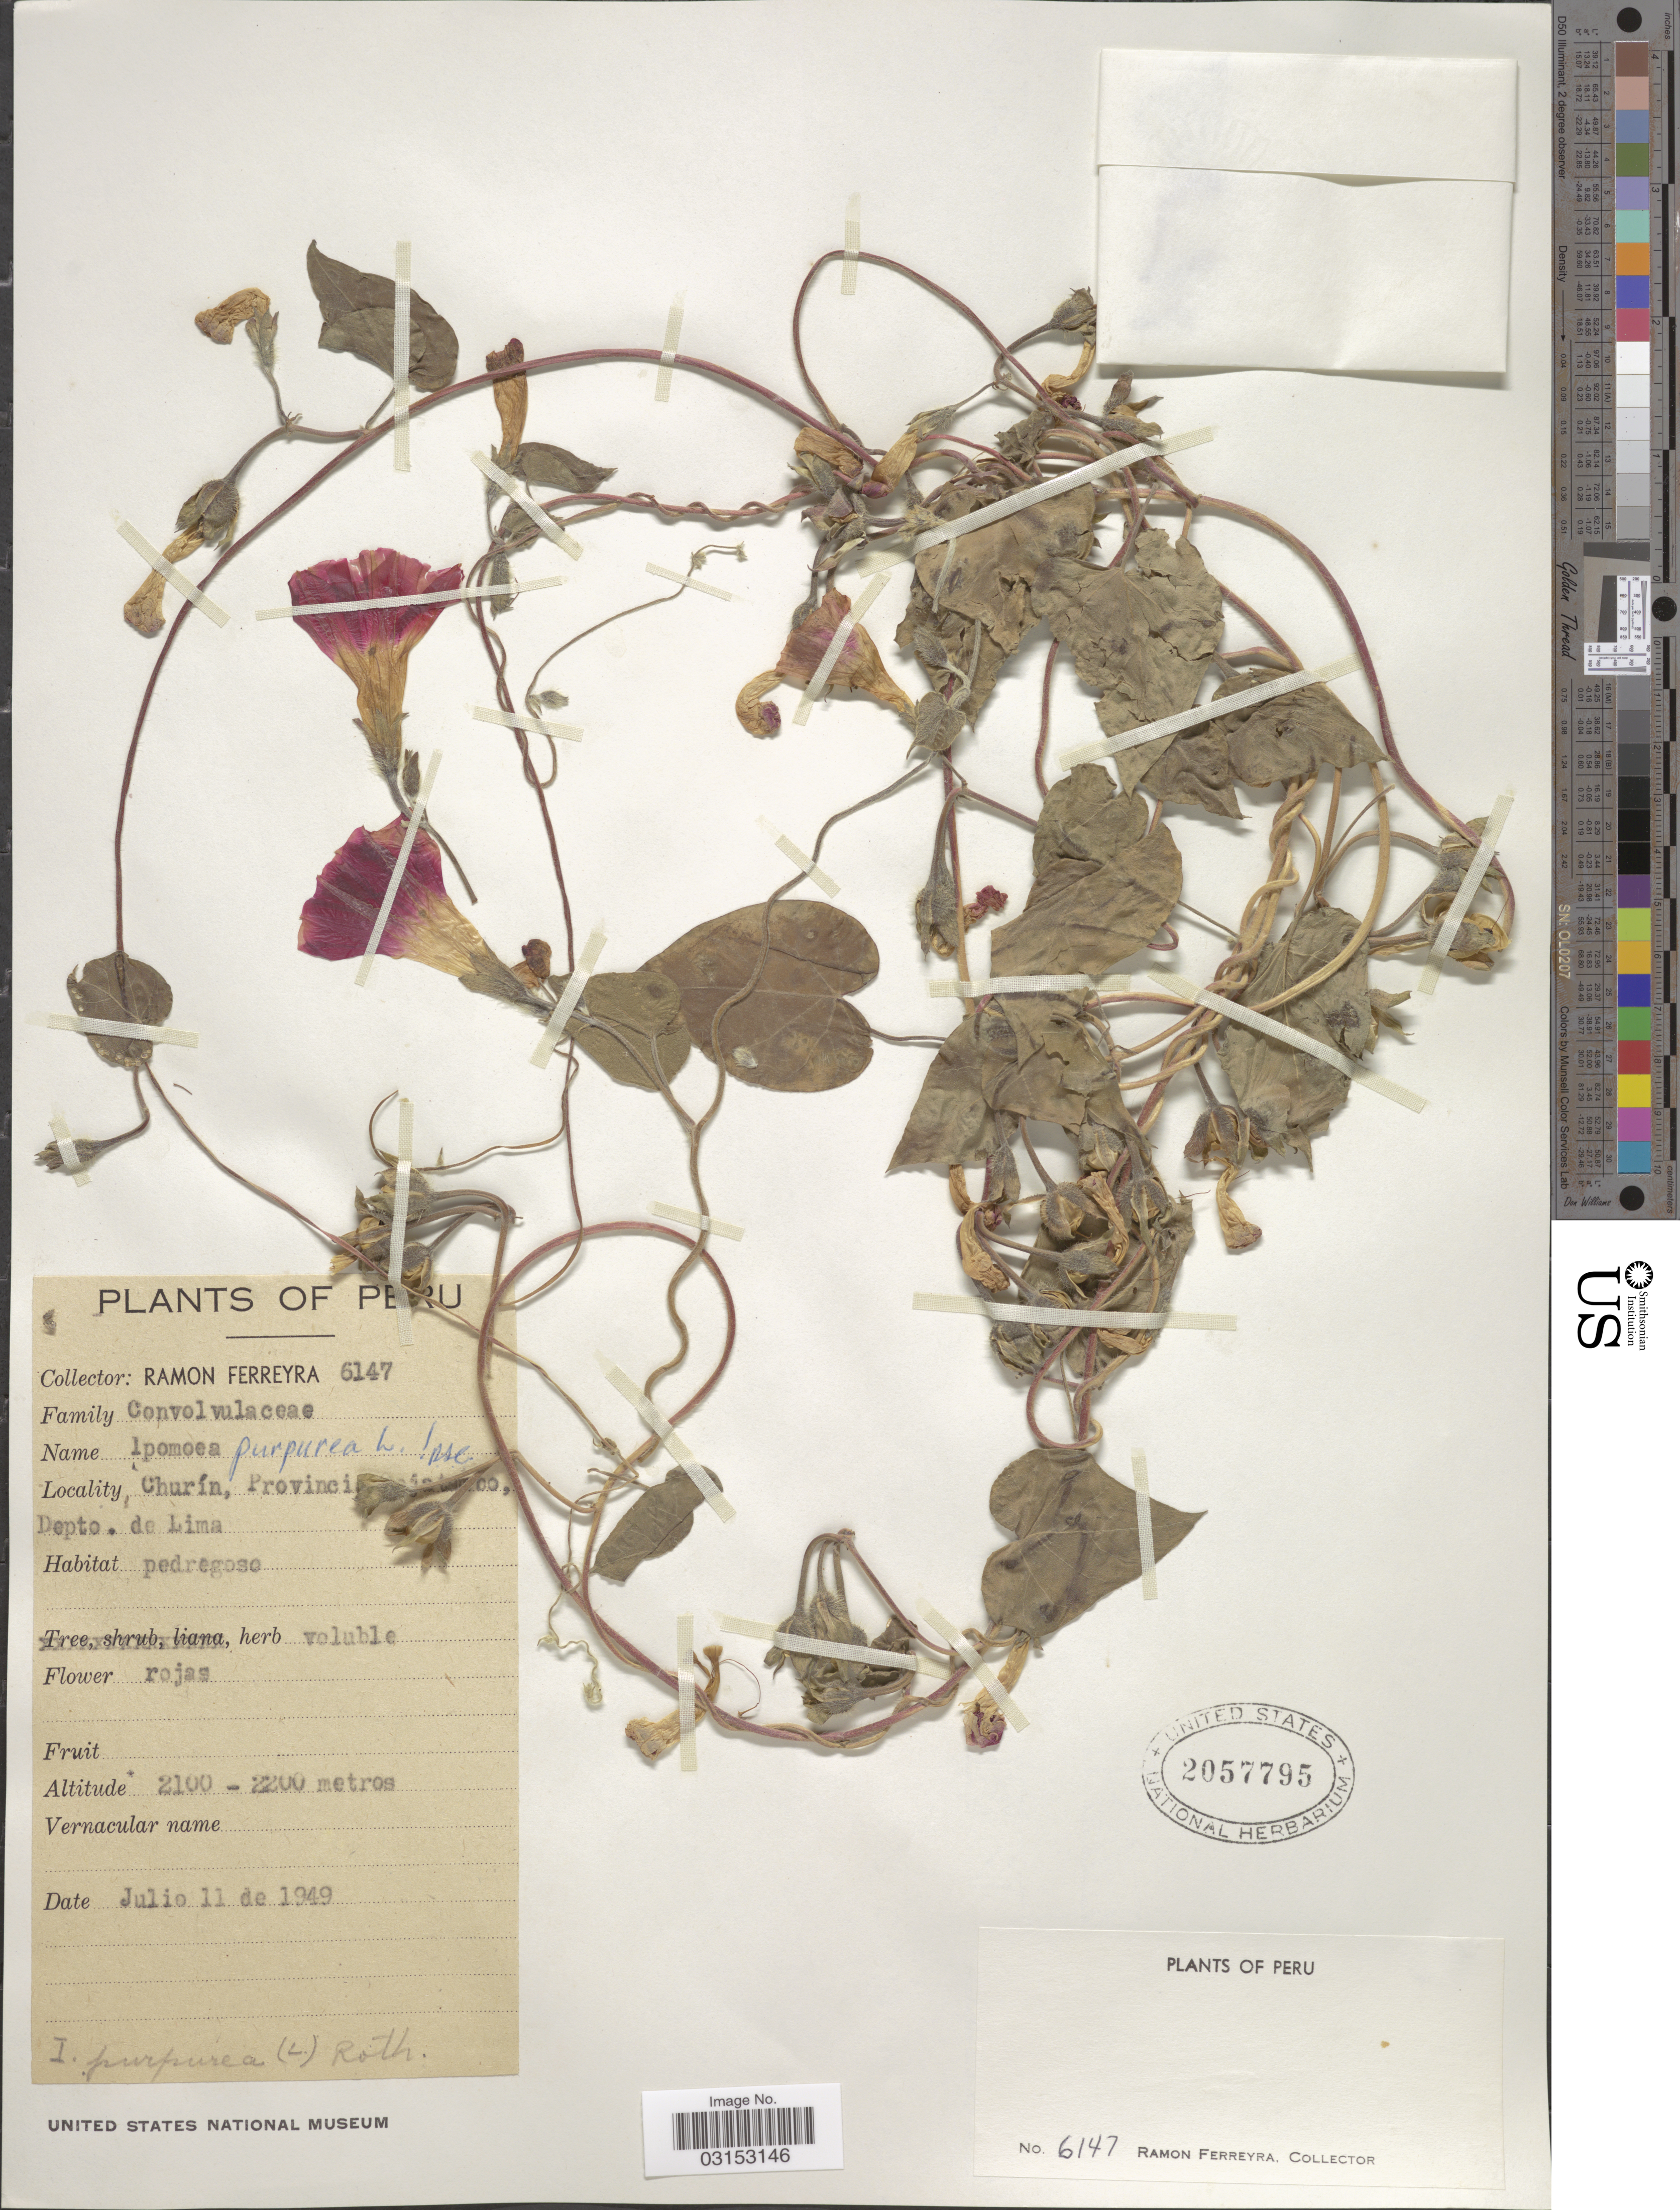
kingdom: Plantae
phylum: Tracheophyta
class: Magnoliopsida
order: Solanales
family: Convolvulaceae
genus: Ipomoea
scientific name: Ipomoea purpurea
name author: (L.) Roth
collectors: R. A. Ferreyra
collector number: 6147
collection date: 1949-07-11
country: Peru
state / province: Lima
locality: Churín, Provinci [illegible text], Depto. de Lima.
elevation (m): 2100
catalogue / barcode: US 2057795